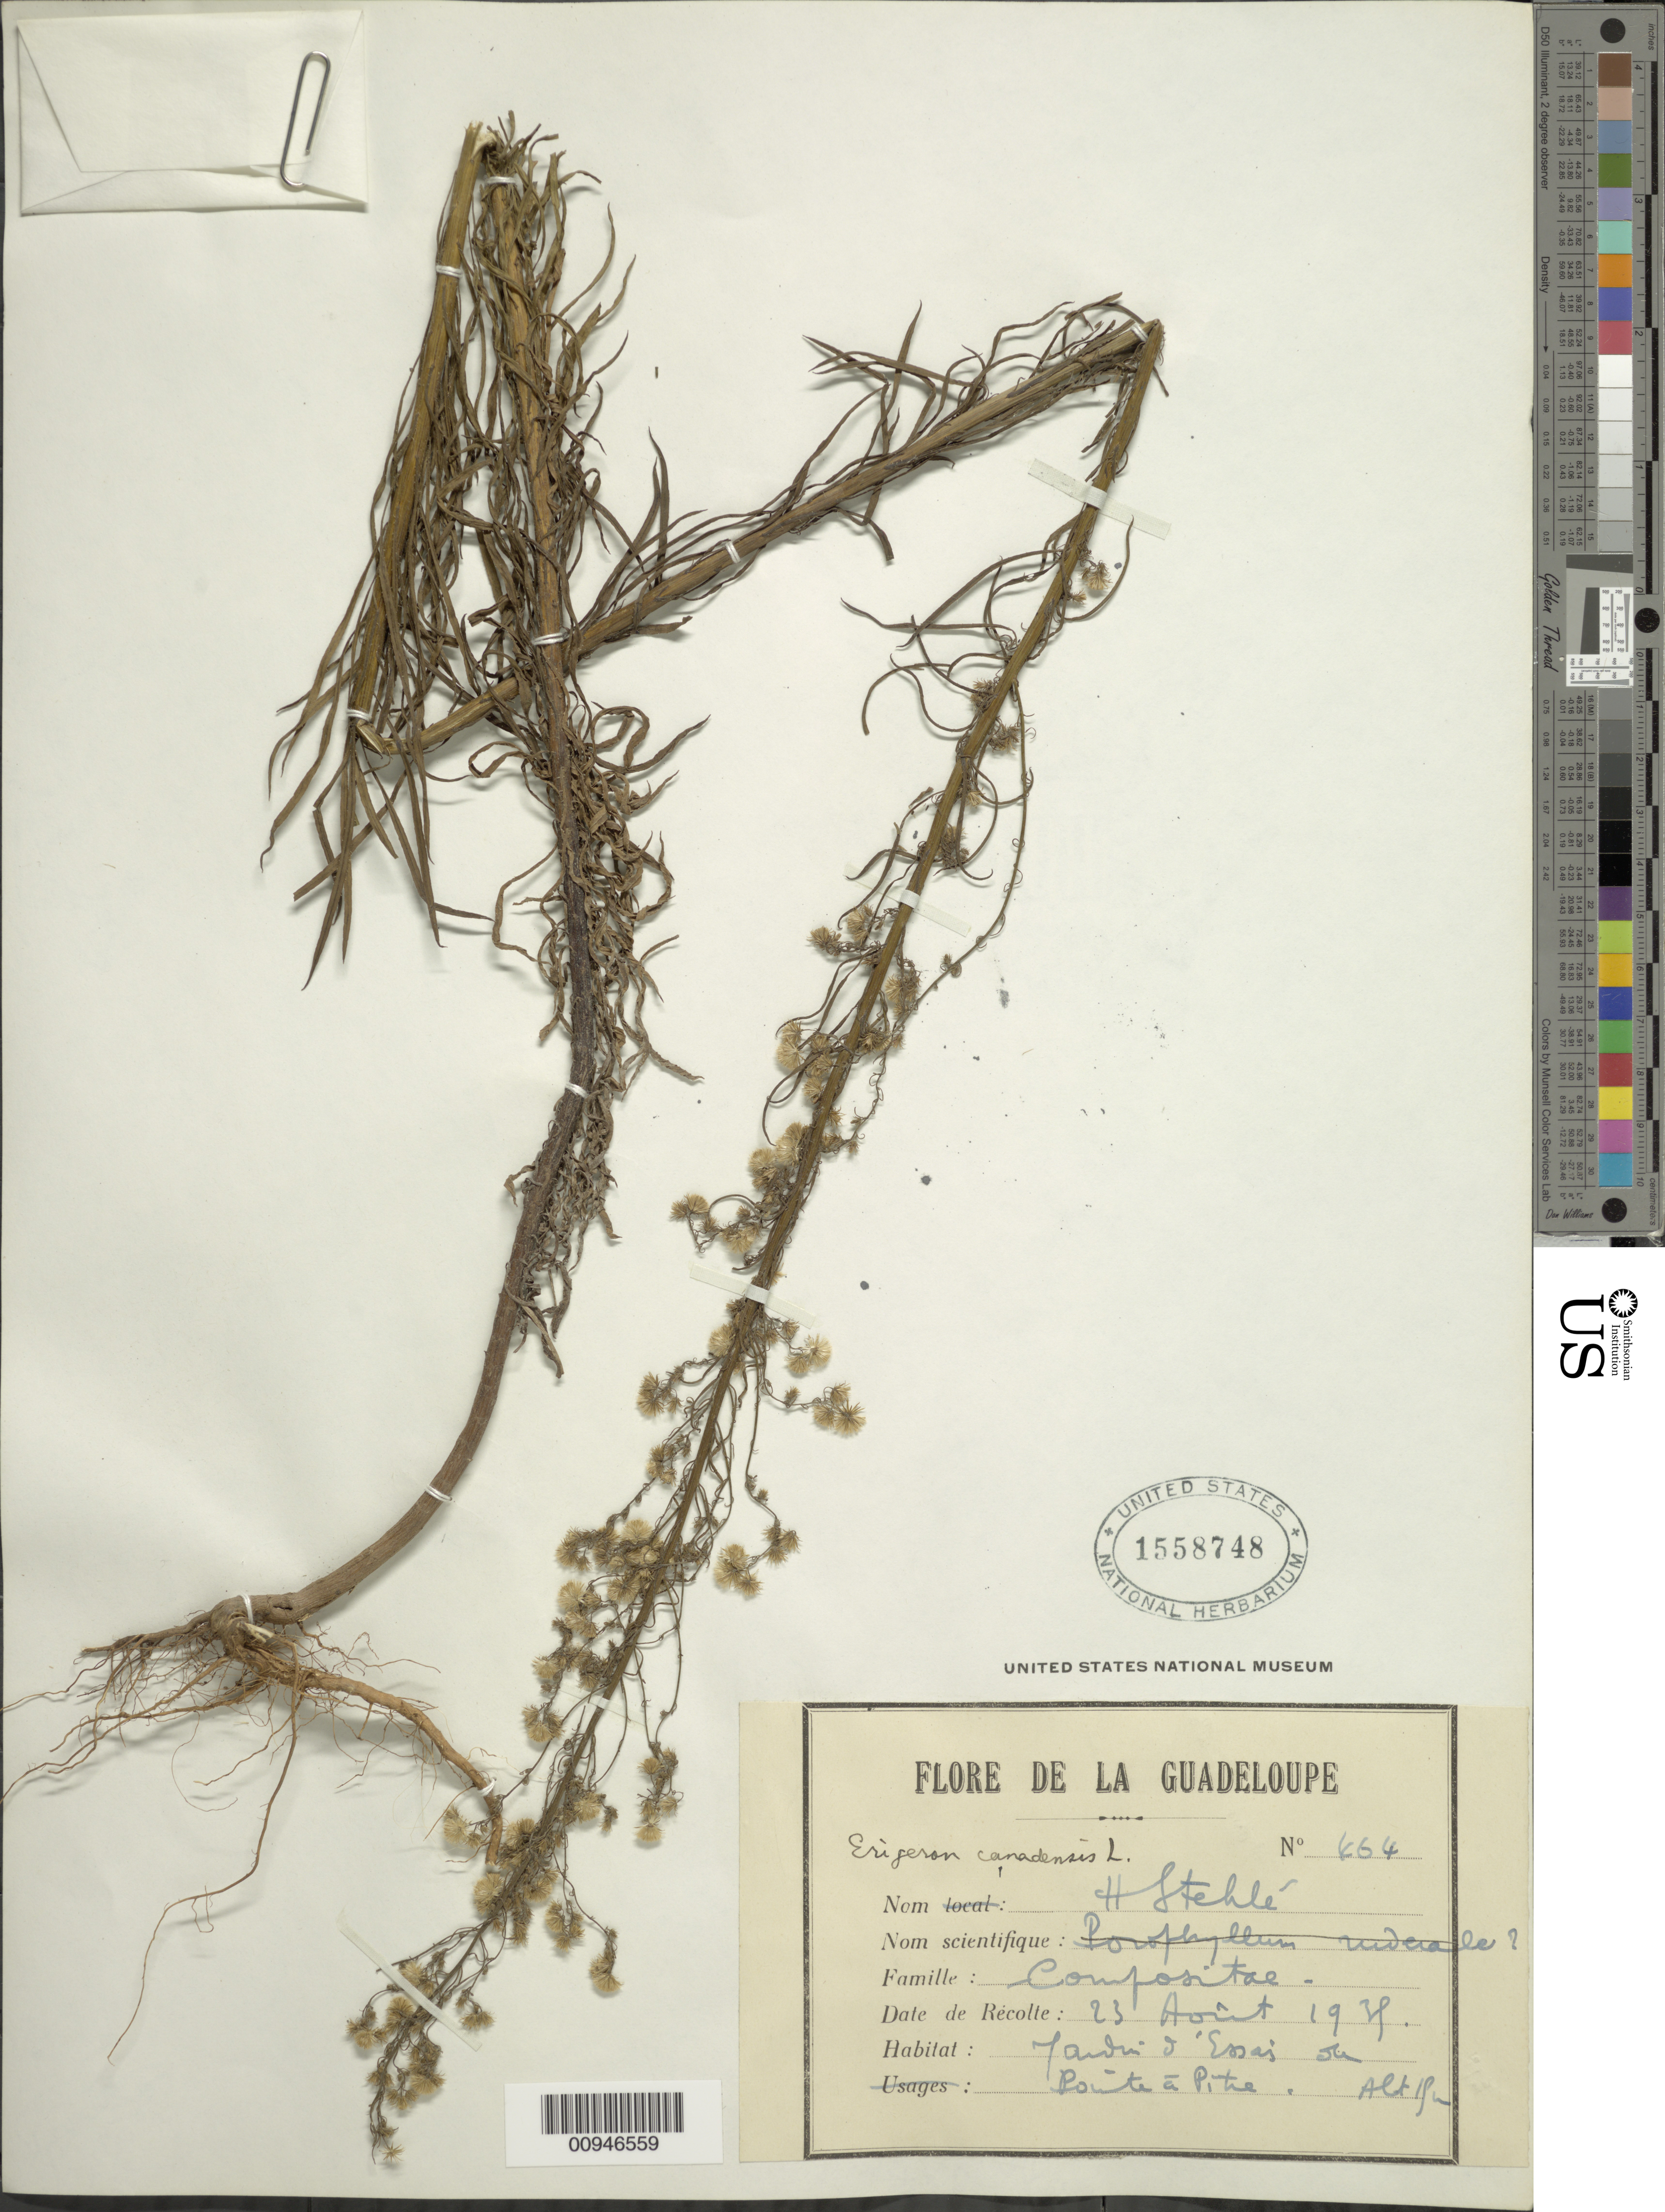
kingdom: Plantae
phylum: Tracheophyta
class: Magnoliopsida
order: Asterales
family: Asteraceae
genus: Conyza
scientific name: Conyza canadensis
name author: (L.) Cronq.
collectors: H. Stehlé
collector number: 464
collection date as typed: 23 Aug 1938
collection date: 1938-08-23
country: Guadeloupe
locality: Pointe á Pitre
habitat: Jardin a essas'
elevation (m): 18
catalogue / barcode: US 1558748